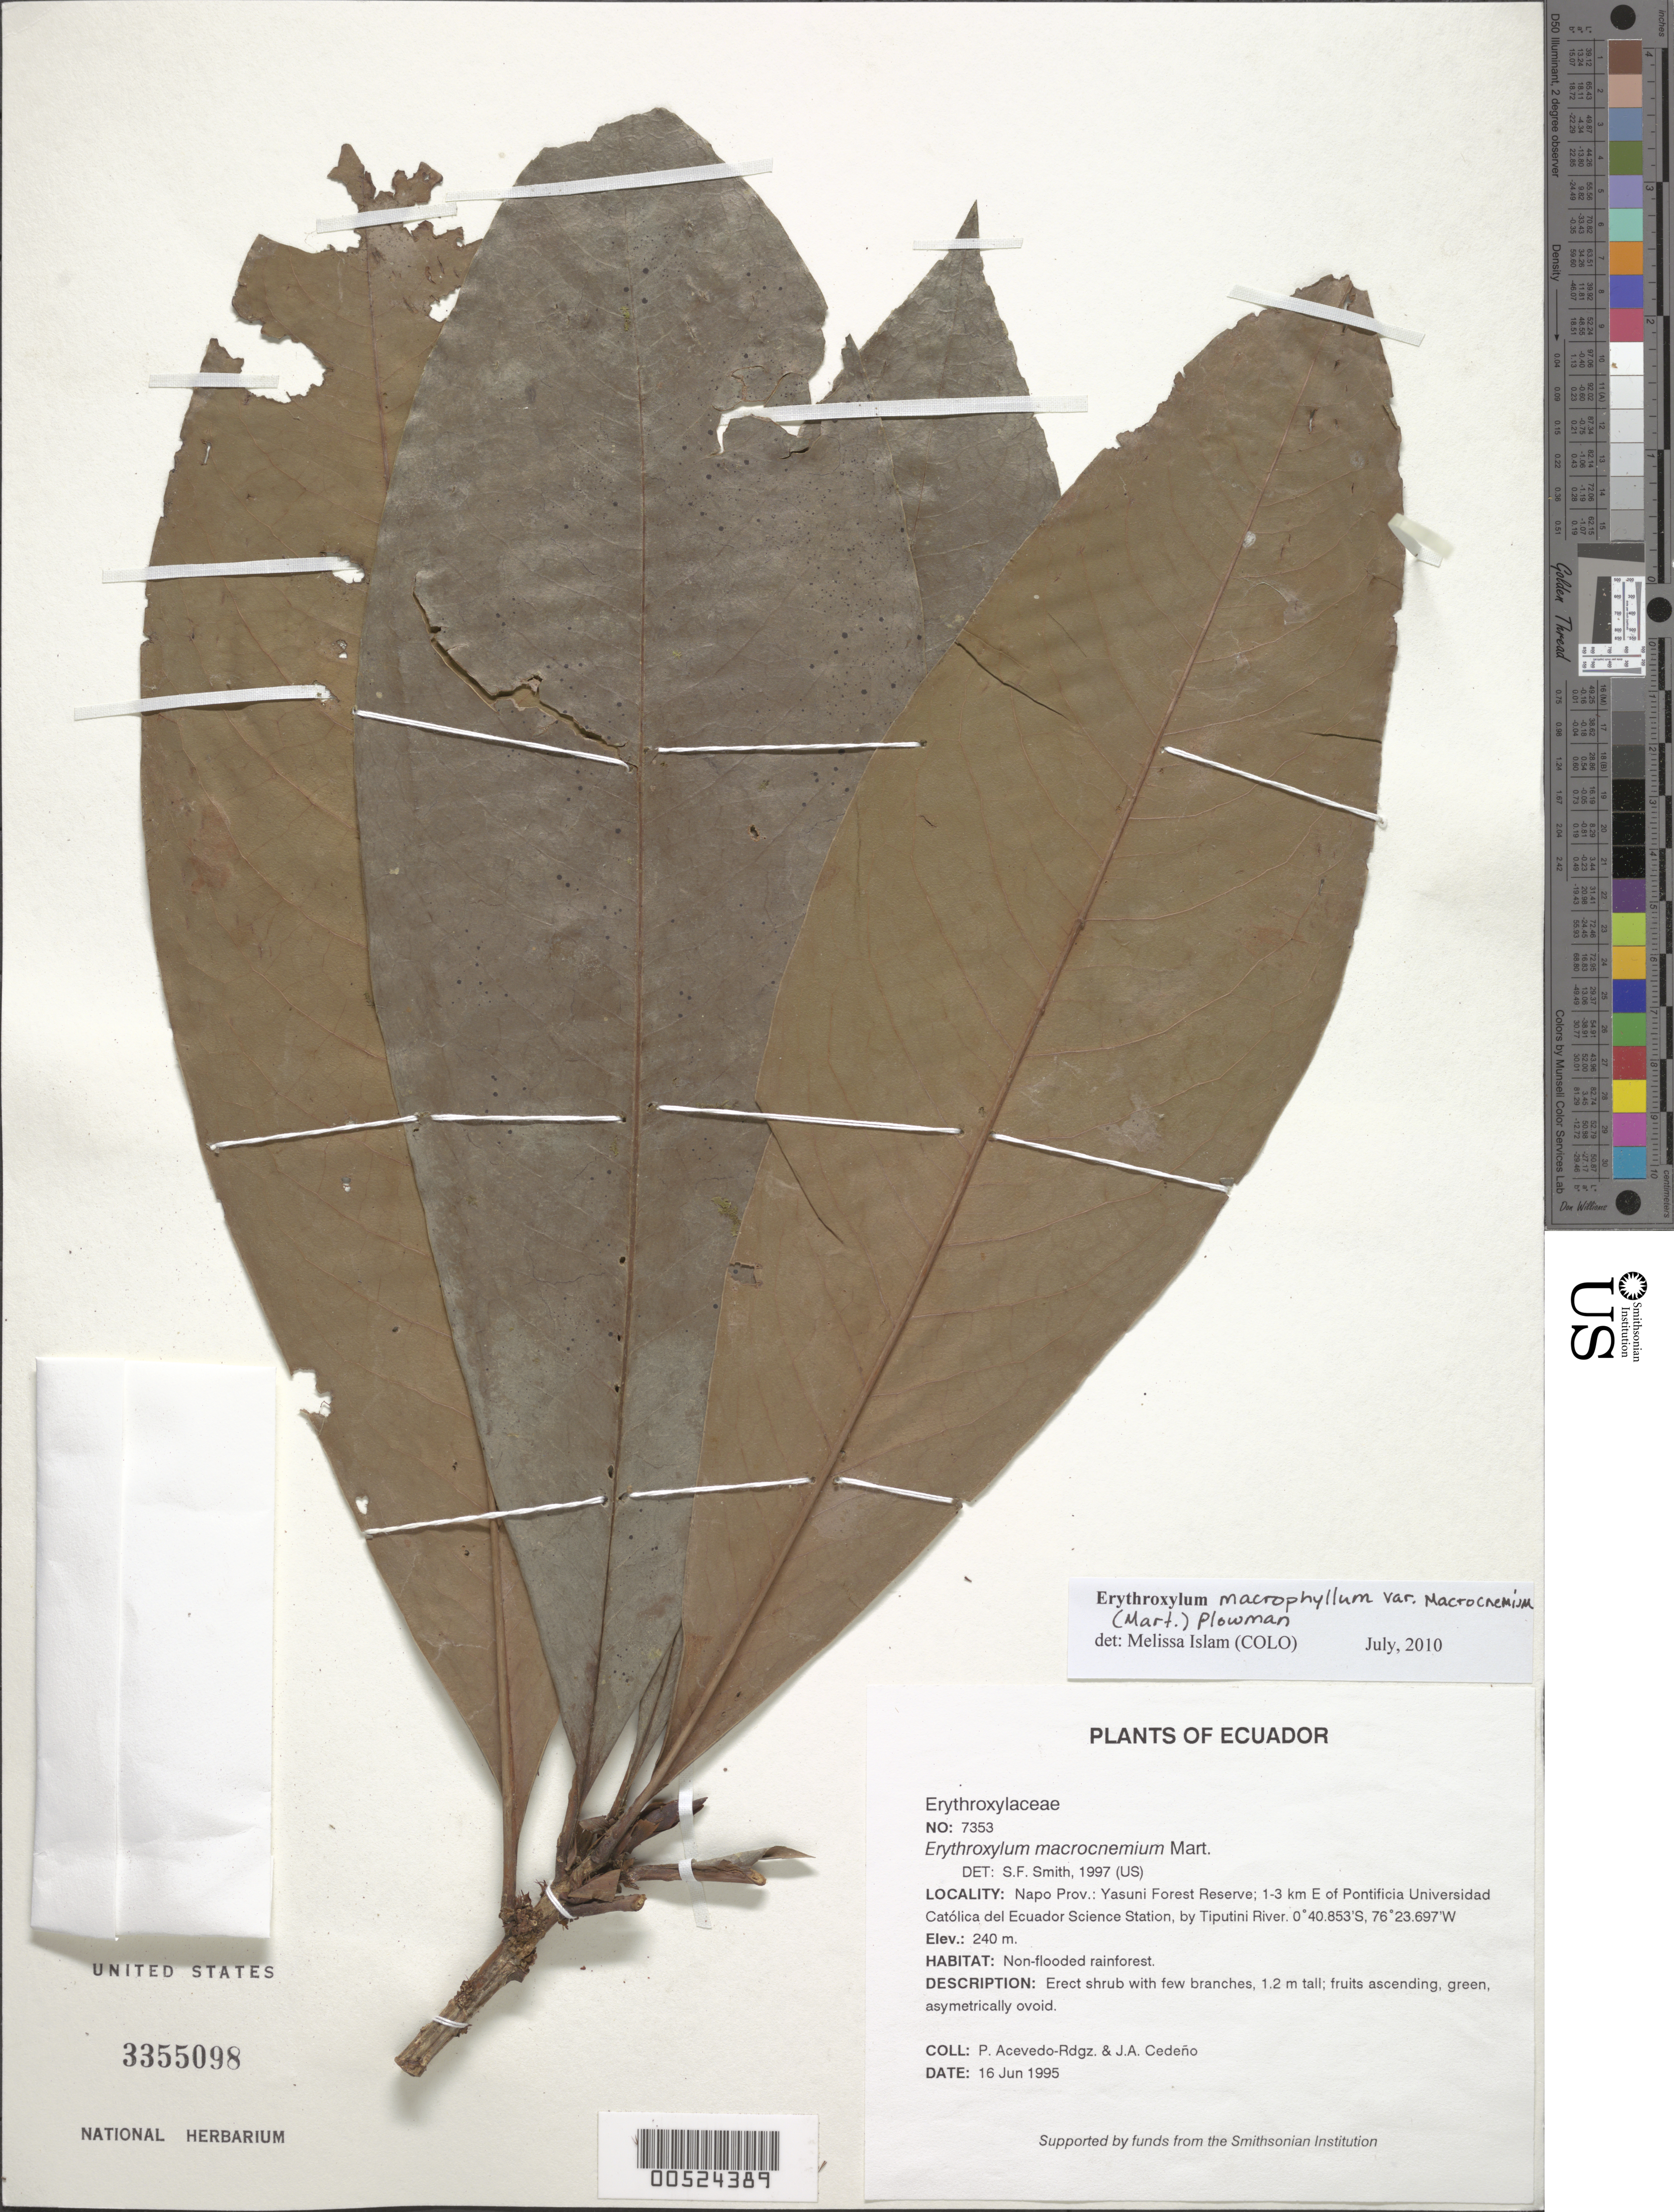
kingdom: Plantae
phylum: Tracheophyta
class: Magnoliopsida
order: Malpighiales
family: Erythroxylaceae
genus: Erythroxylum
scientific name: Erythroxylum macrophyllum var. macrocnemium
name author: (Mart.) Plowman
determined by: Smith, Stephen F., (US), NMNH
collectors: P. Acevedo-Rodr. & J. A. Cedeño M.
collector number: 7353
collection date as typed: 16 Jun 1995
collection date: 1995-06-16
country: Ecuador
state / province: Napo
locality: Napo Prov.: Yasuni Forest Reserve; 1-3 km E of Pontificia Universidad Católica del Ecuador Science Station by Tiputini River.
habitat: Non-flooded rainforest.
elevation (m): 240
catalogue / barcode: US 3355098